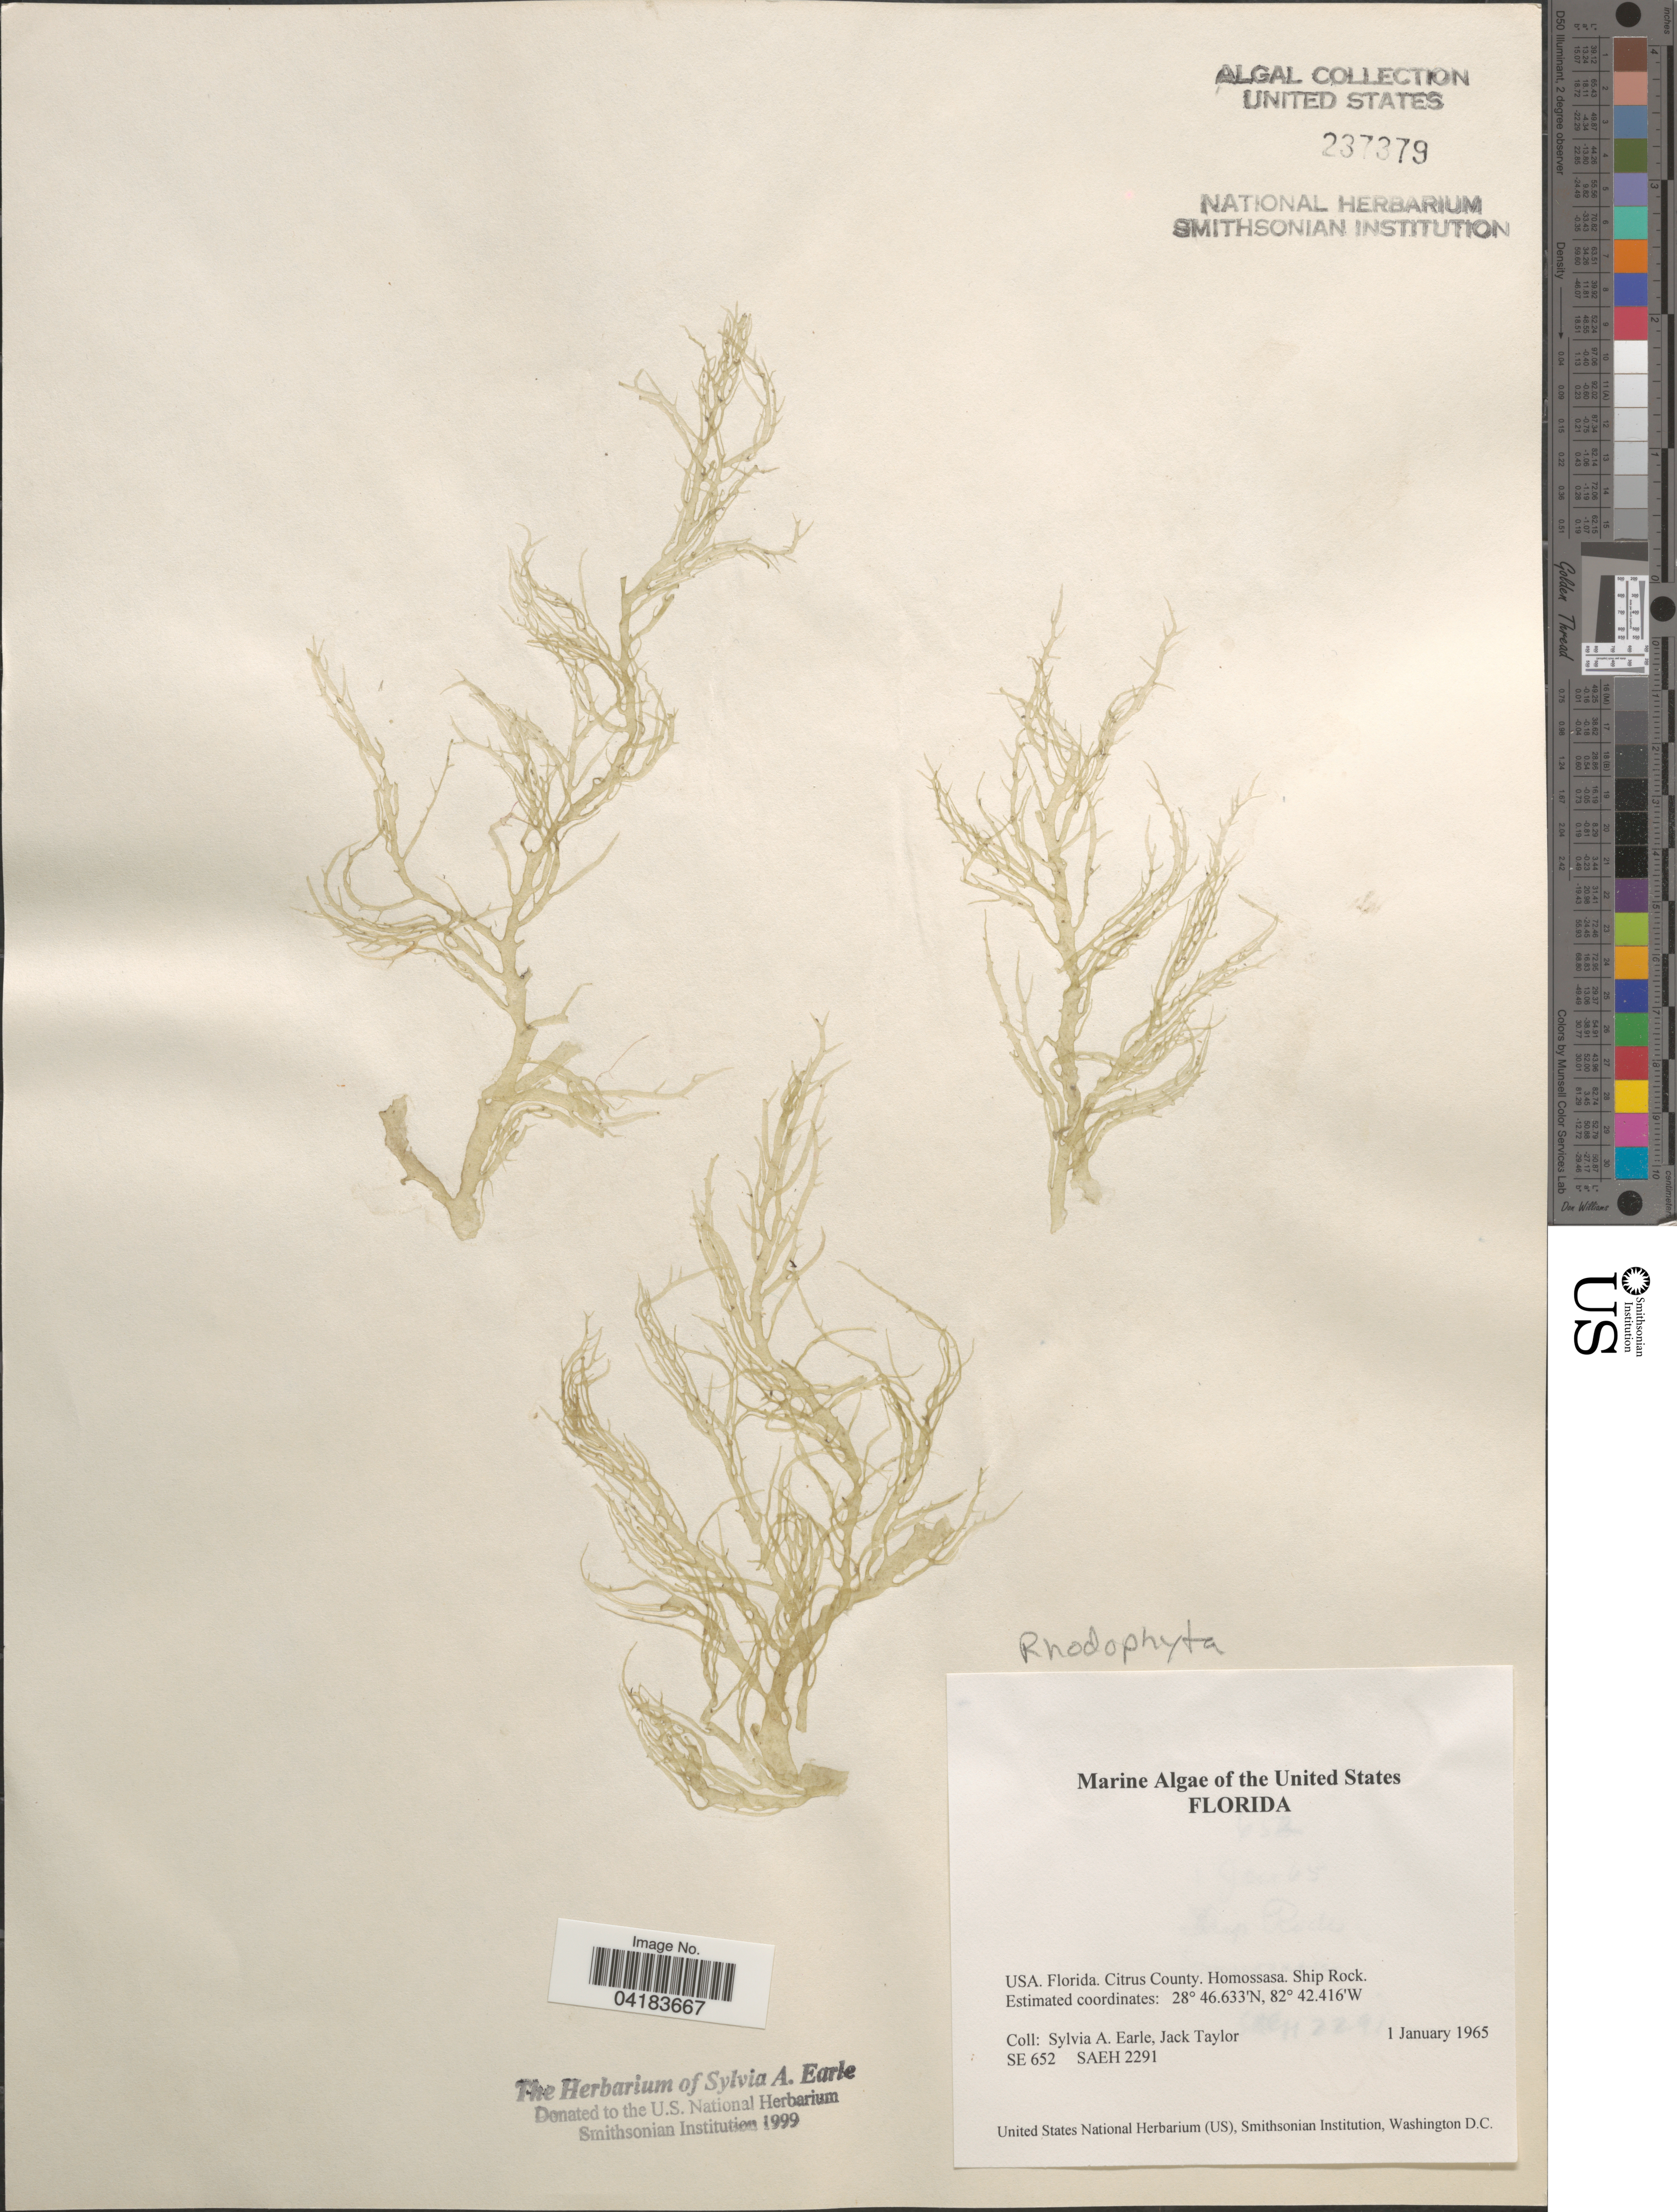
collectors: S. A. Earle & J. Taylor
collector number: SE652/SAEH2291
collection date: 1965-01-01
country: United States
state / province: Florida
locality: Citrus County. Homossasa. Ship Rock.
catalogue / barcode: US 237379